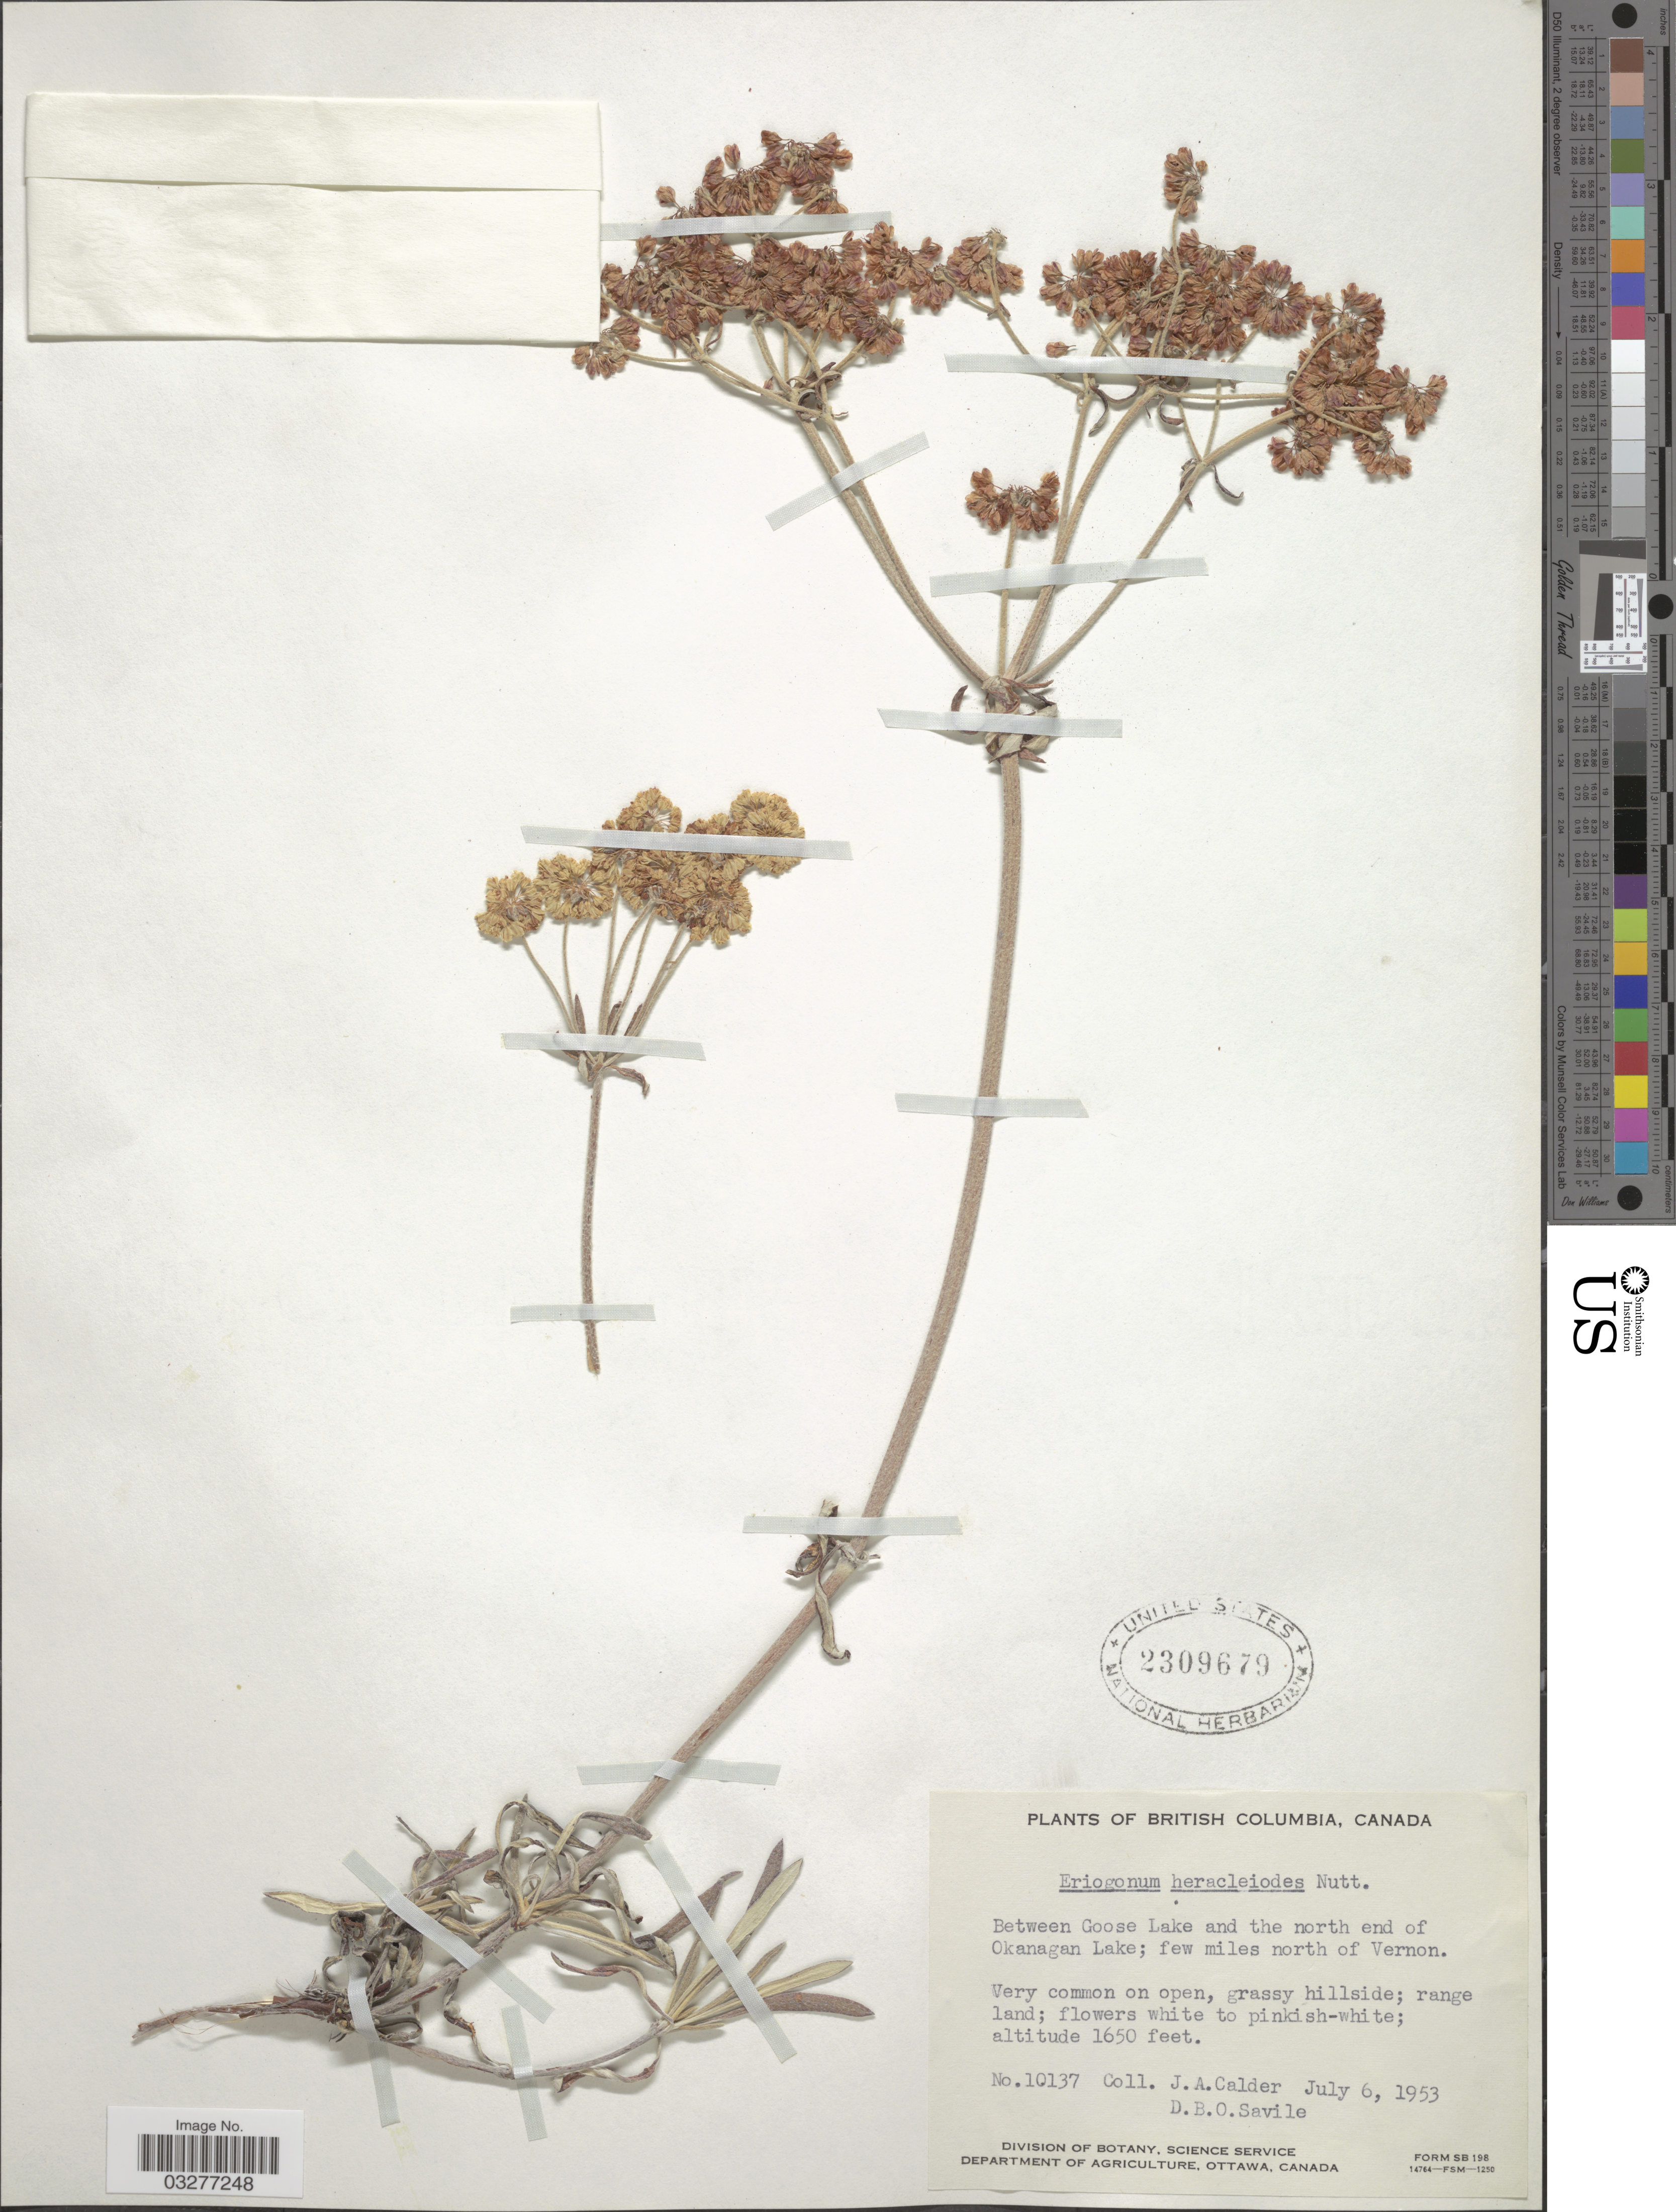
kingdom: Plantae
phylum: Tracheophyta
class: Magnoliopsida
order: Caryophyllales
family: Polygonaceae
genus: Eriogonum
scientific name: Eriogonum heracleoides var. angustifolium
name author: (Nutt.) Torr. & A. Gray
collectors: J. A. Calder & D. Savile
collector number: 10137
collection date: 1953-07-06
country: Canada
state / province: British Columbia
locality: Between Goose Lake and the north end of Okanagan Lake; few miles north of Vernon.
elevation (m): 503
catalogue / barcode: US 2309679